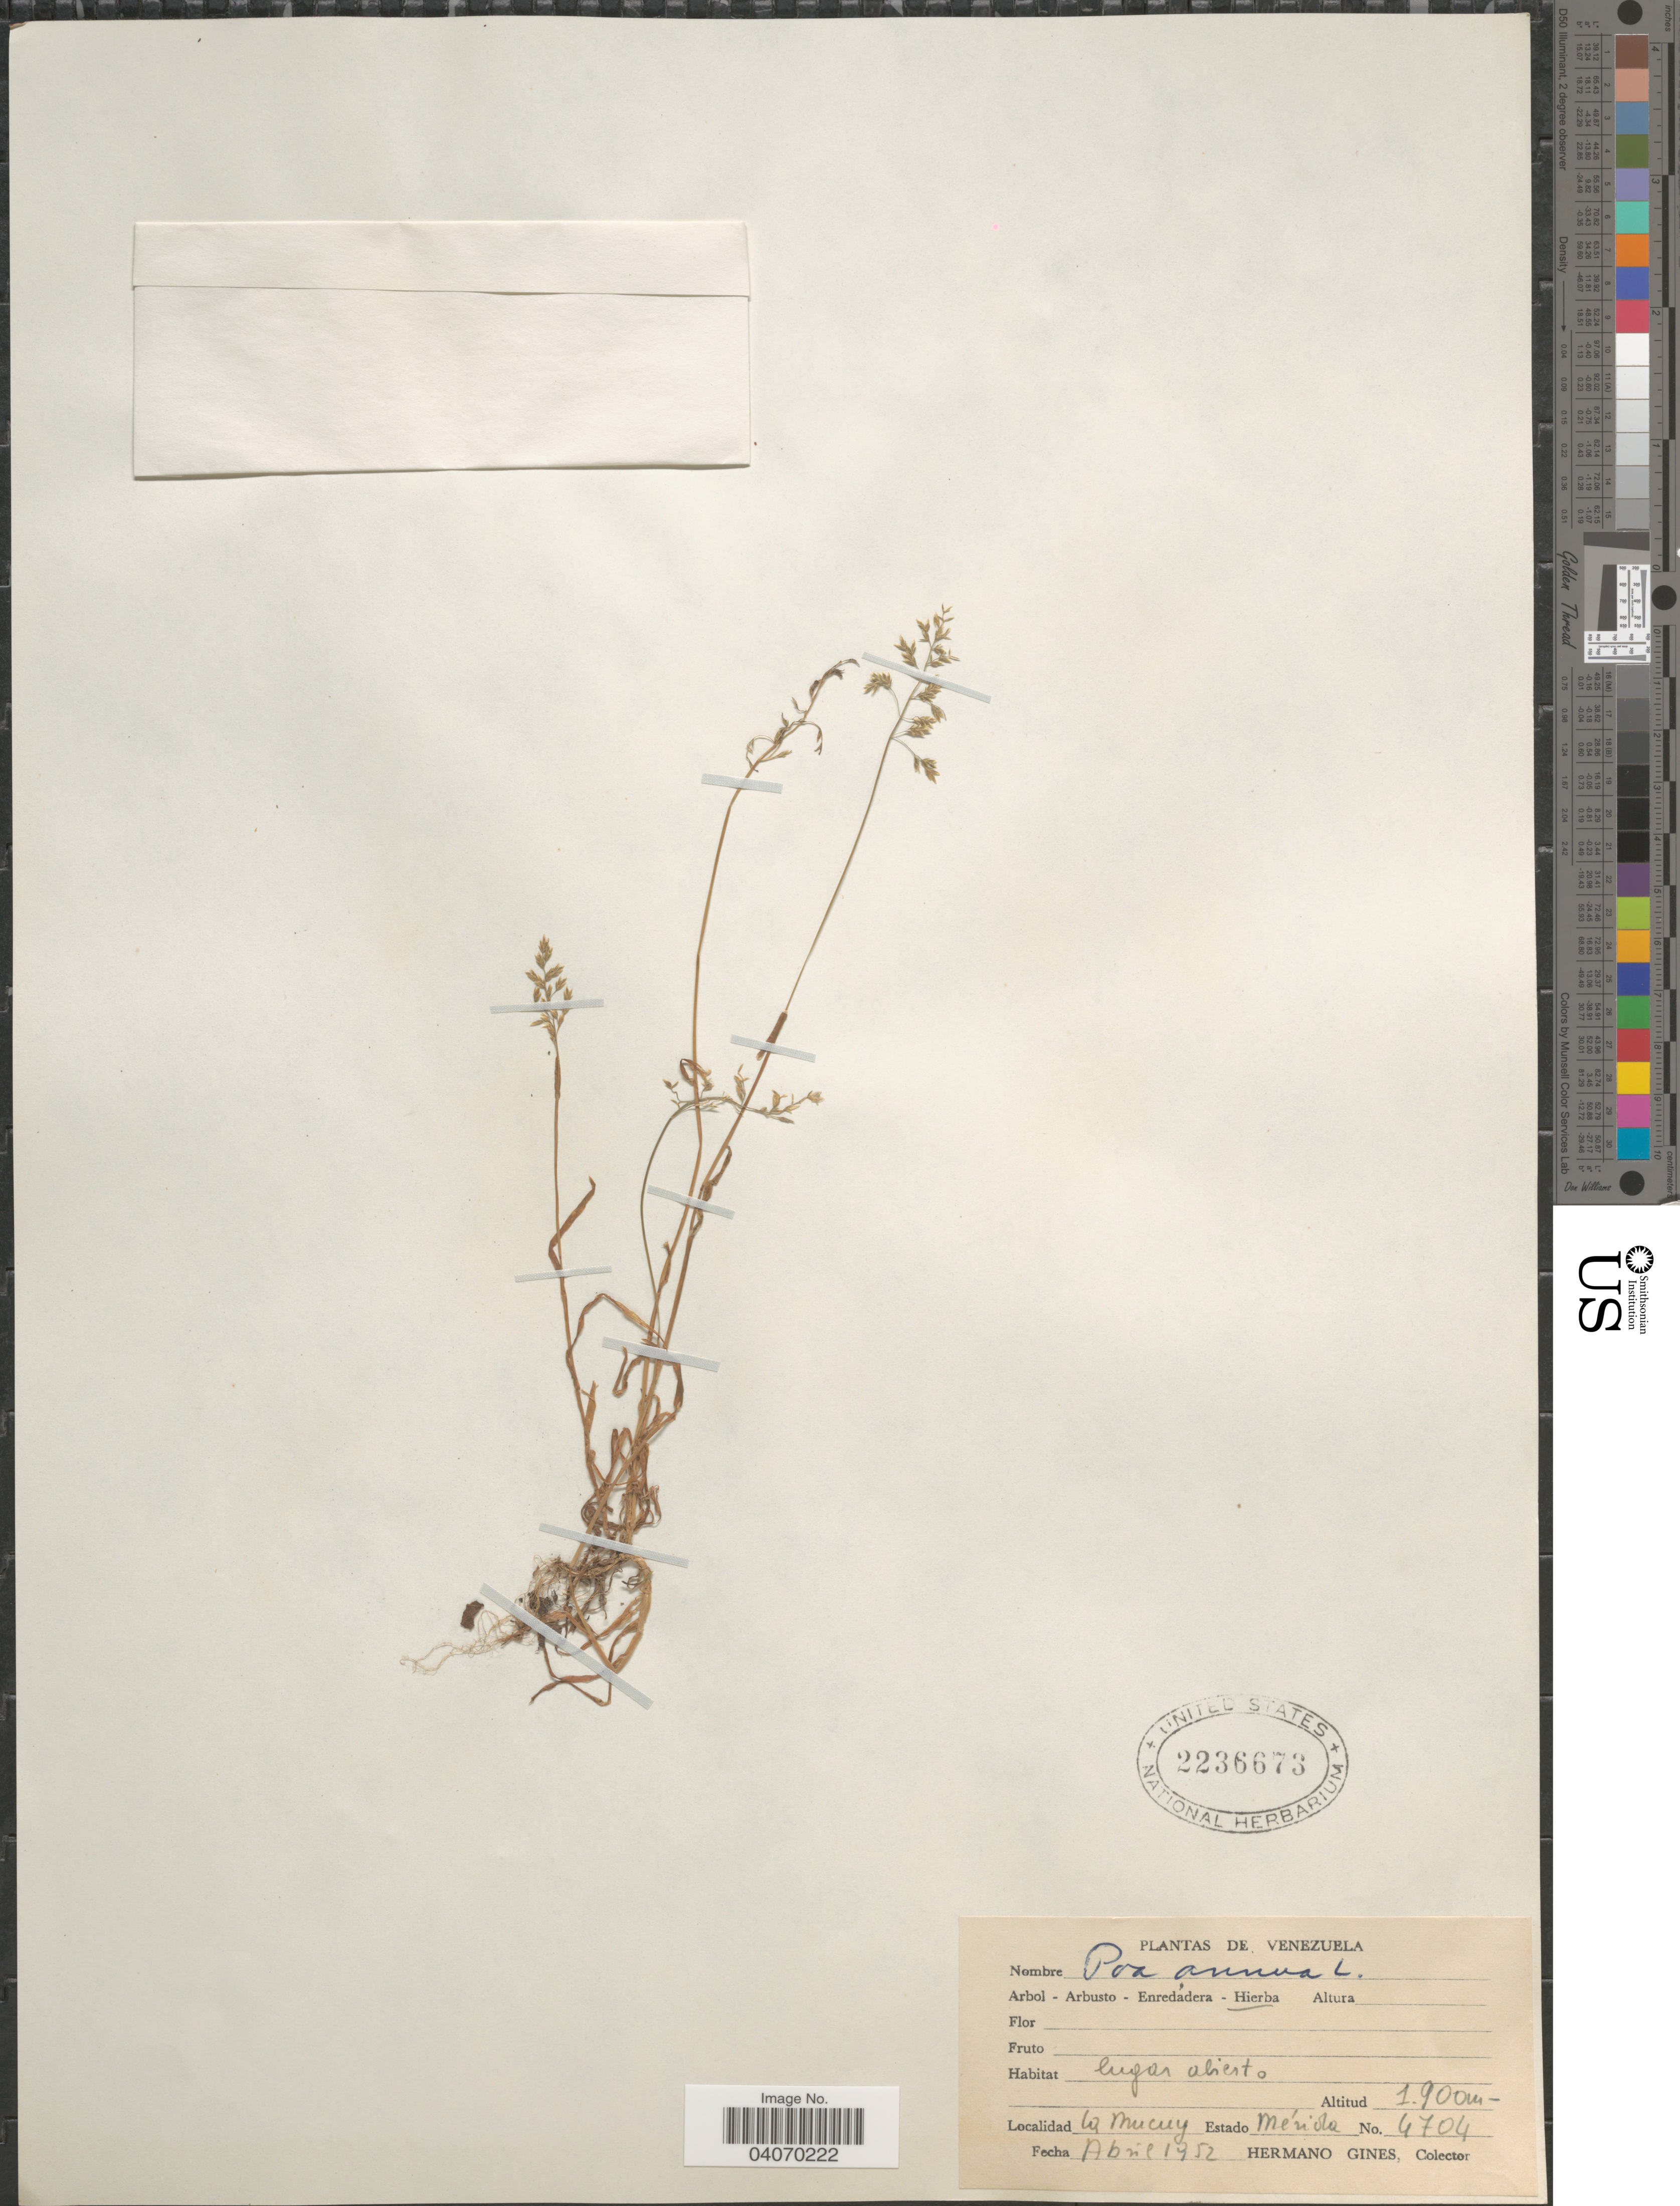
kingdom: Plantae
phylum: Tracheophyta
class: Liliopsida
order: Poales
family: Poaceae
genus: Poa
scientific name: Poa annua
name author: L.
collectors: Bro. Gines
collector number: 4704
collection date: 1952-04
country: Venezuela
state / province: Merida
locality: La Mucuy.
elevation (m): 1900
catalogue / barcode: US 2236673